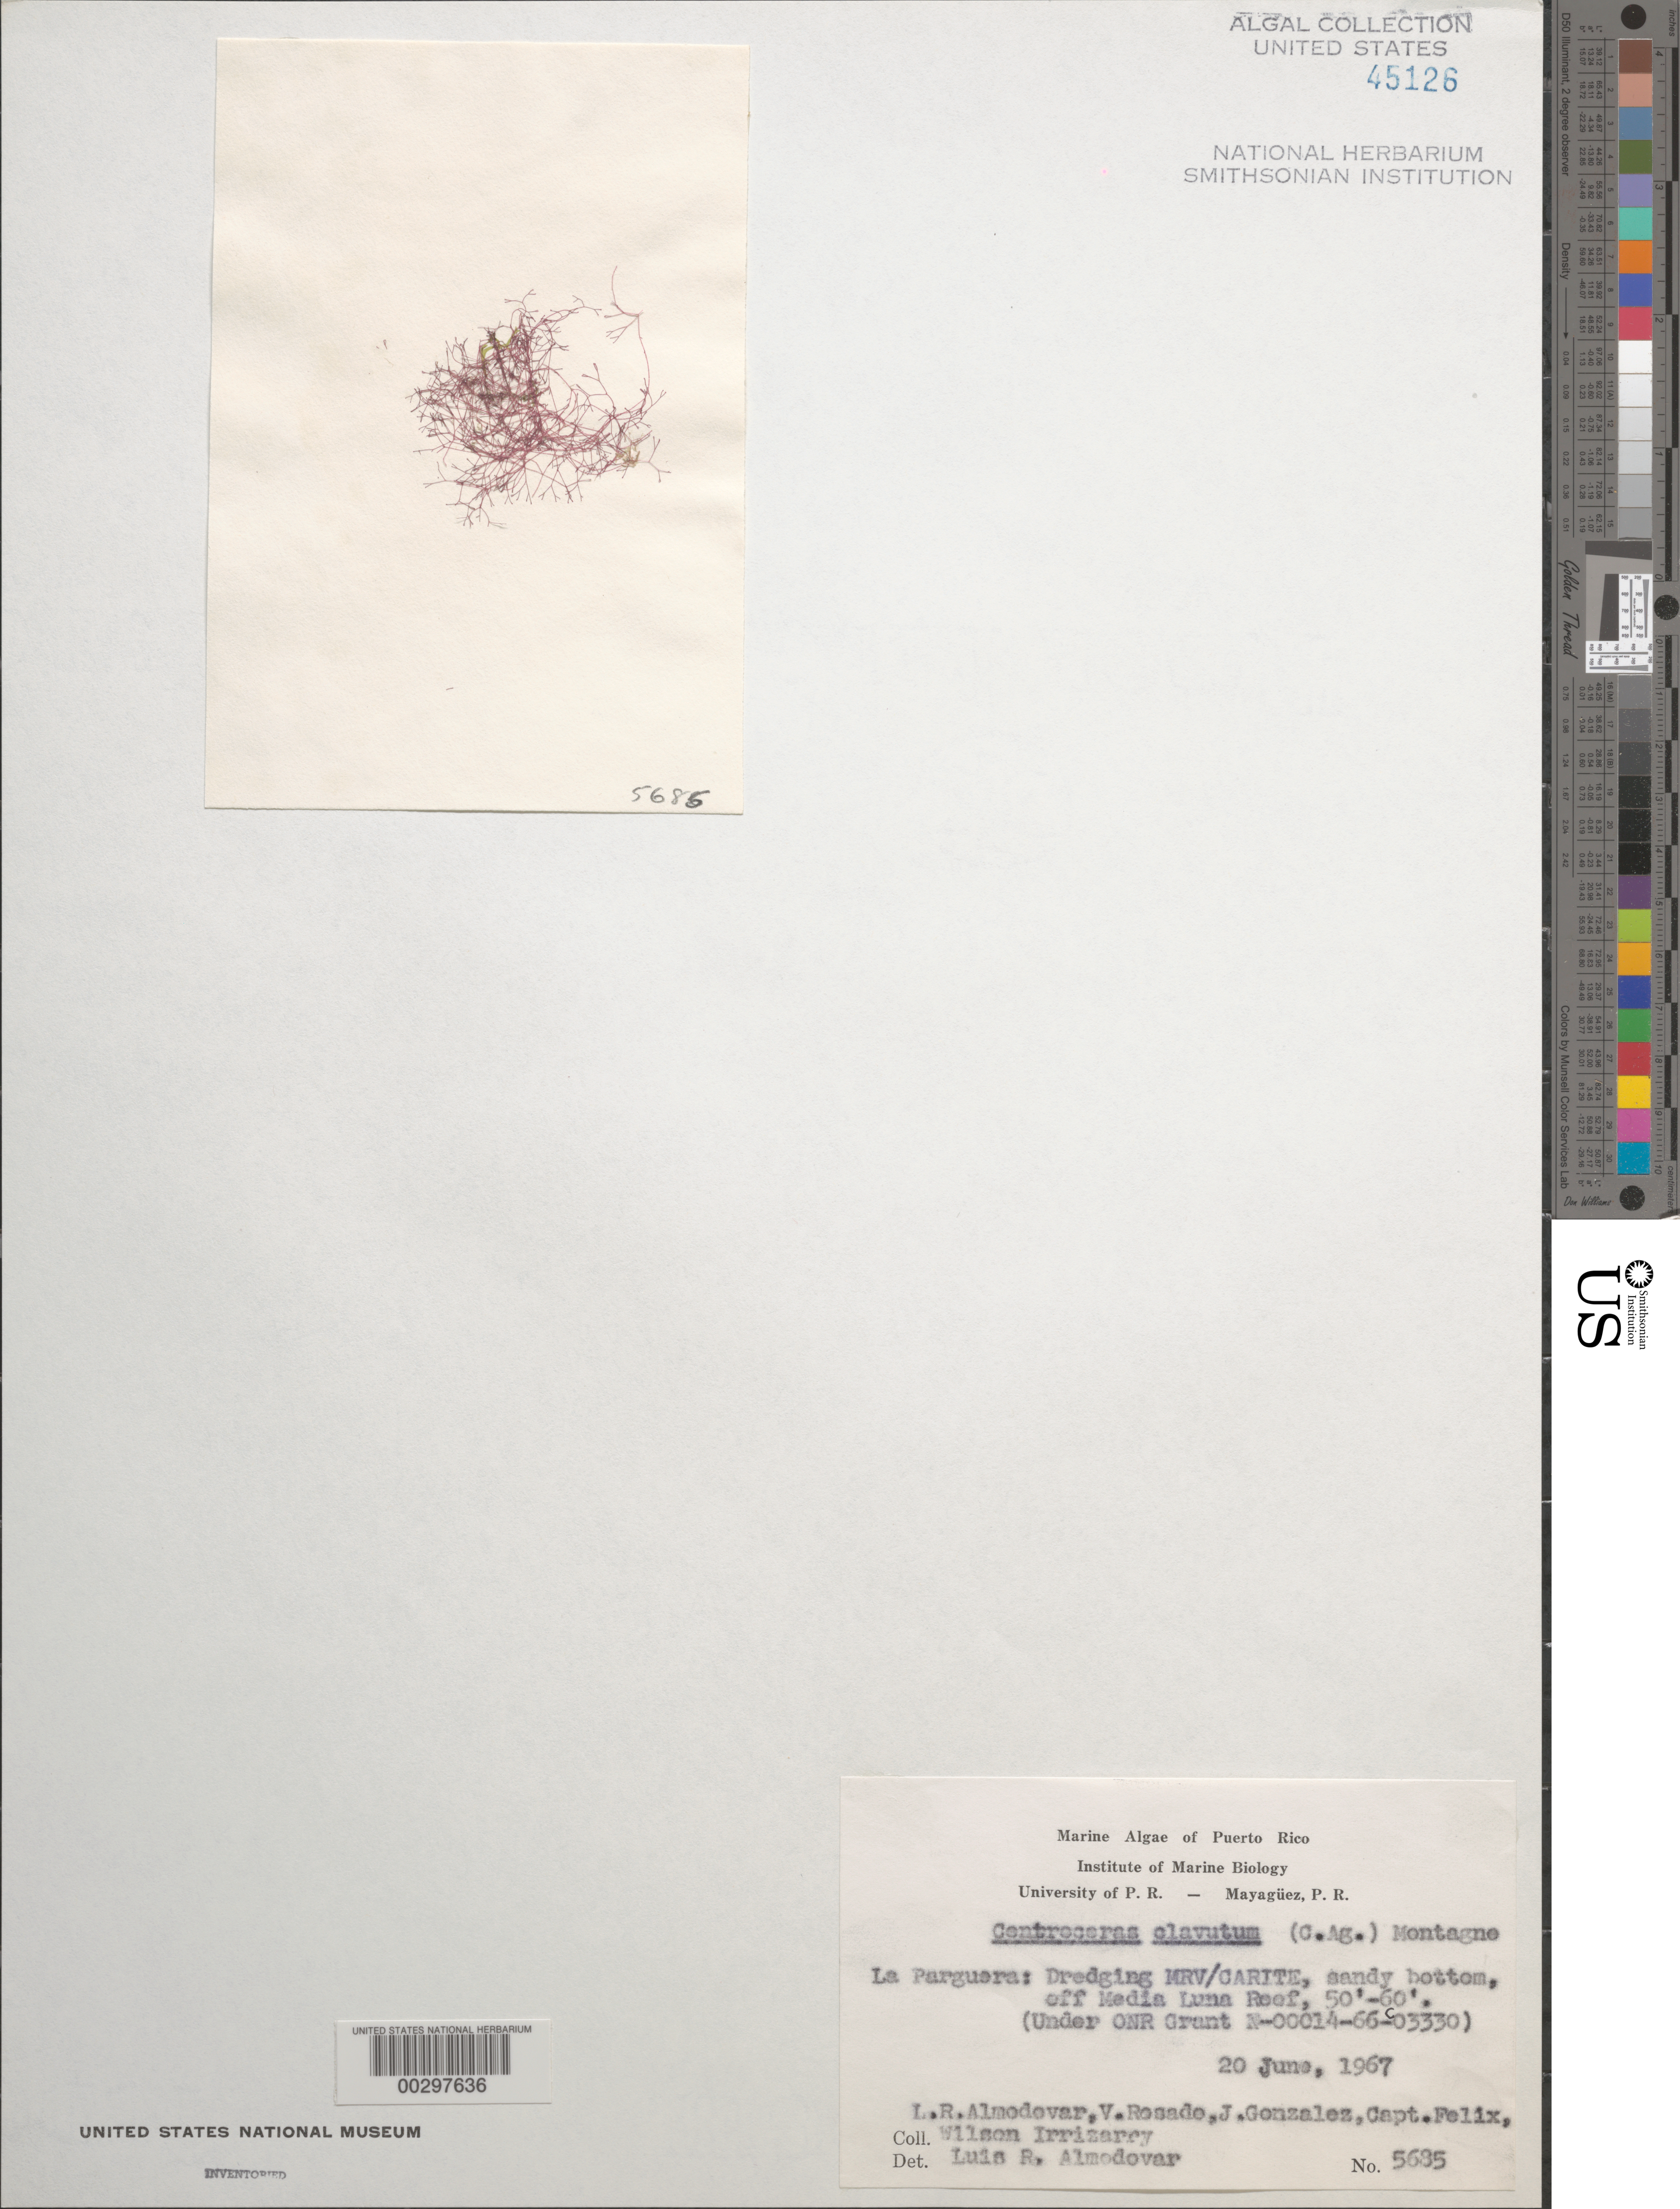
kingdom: Plantae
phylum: Rhodophyta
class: Florideophyceae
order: Ceramiales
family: Ceramiaceae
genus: Centroceras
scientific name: Centroceras clavulatum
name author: (C. Agardh) Mont.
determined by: Almodovar, L. R.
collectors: L. Almodovar, V. Rosado, J. Gonzales, C. Felix & W. Irizarry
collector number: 5685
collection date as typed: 20 Jun 1967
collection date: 1967-06-20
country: Puerto Rico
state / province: Lajas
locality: La Parguera, off Media Luna Reef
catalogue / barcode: US 45126